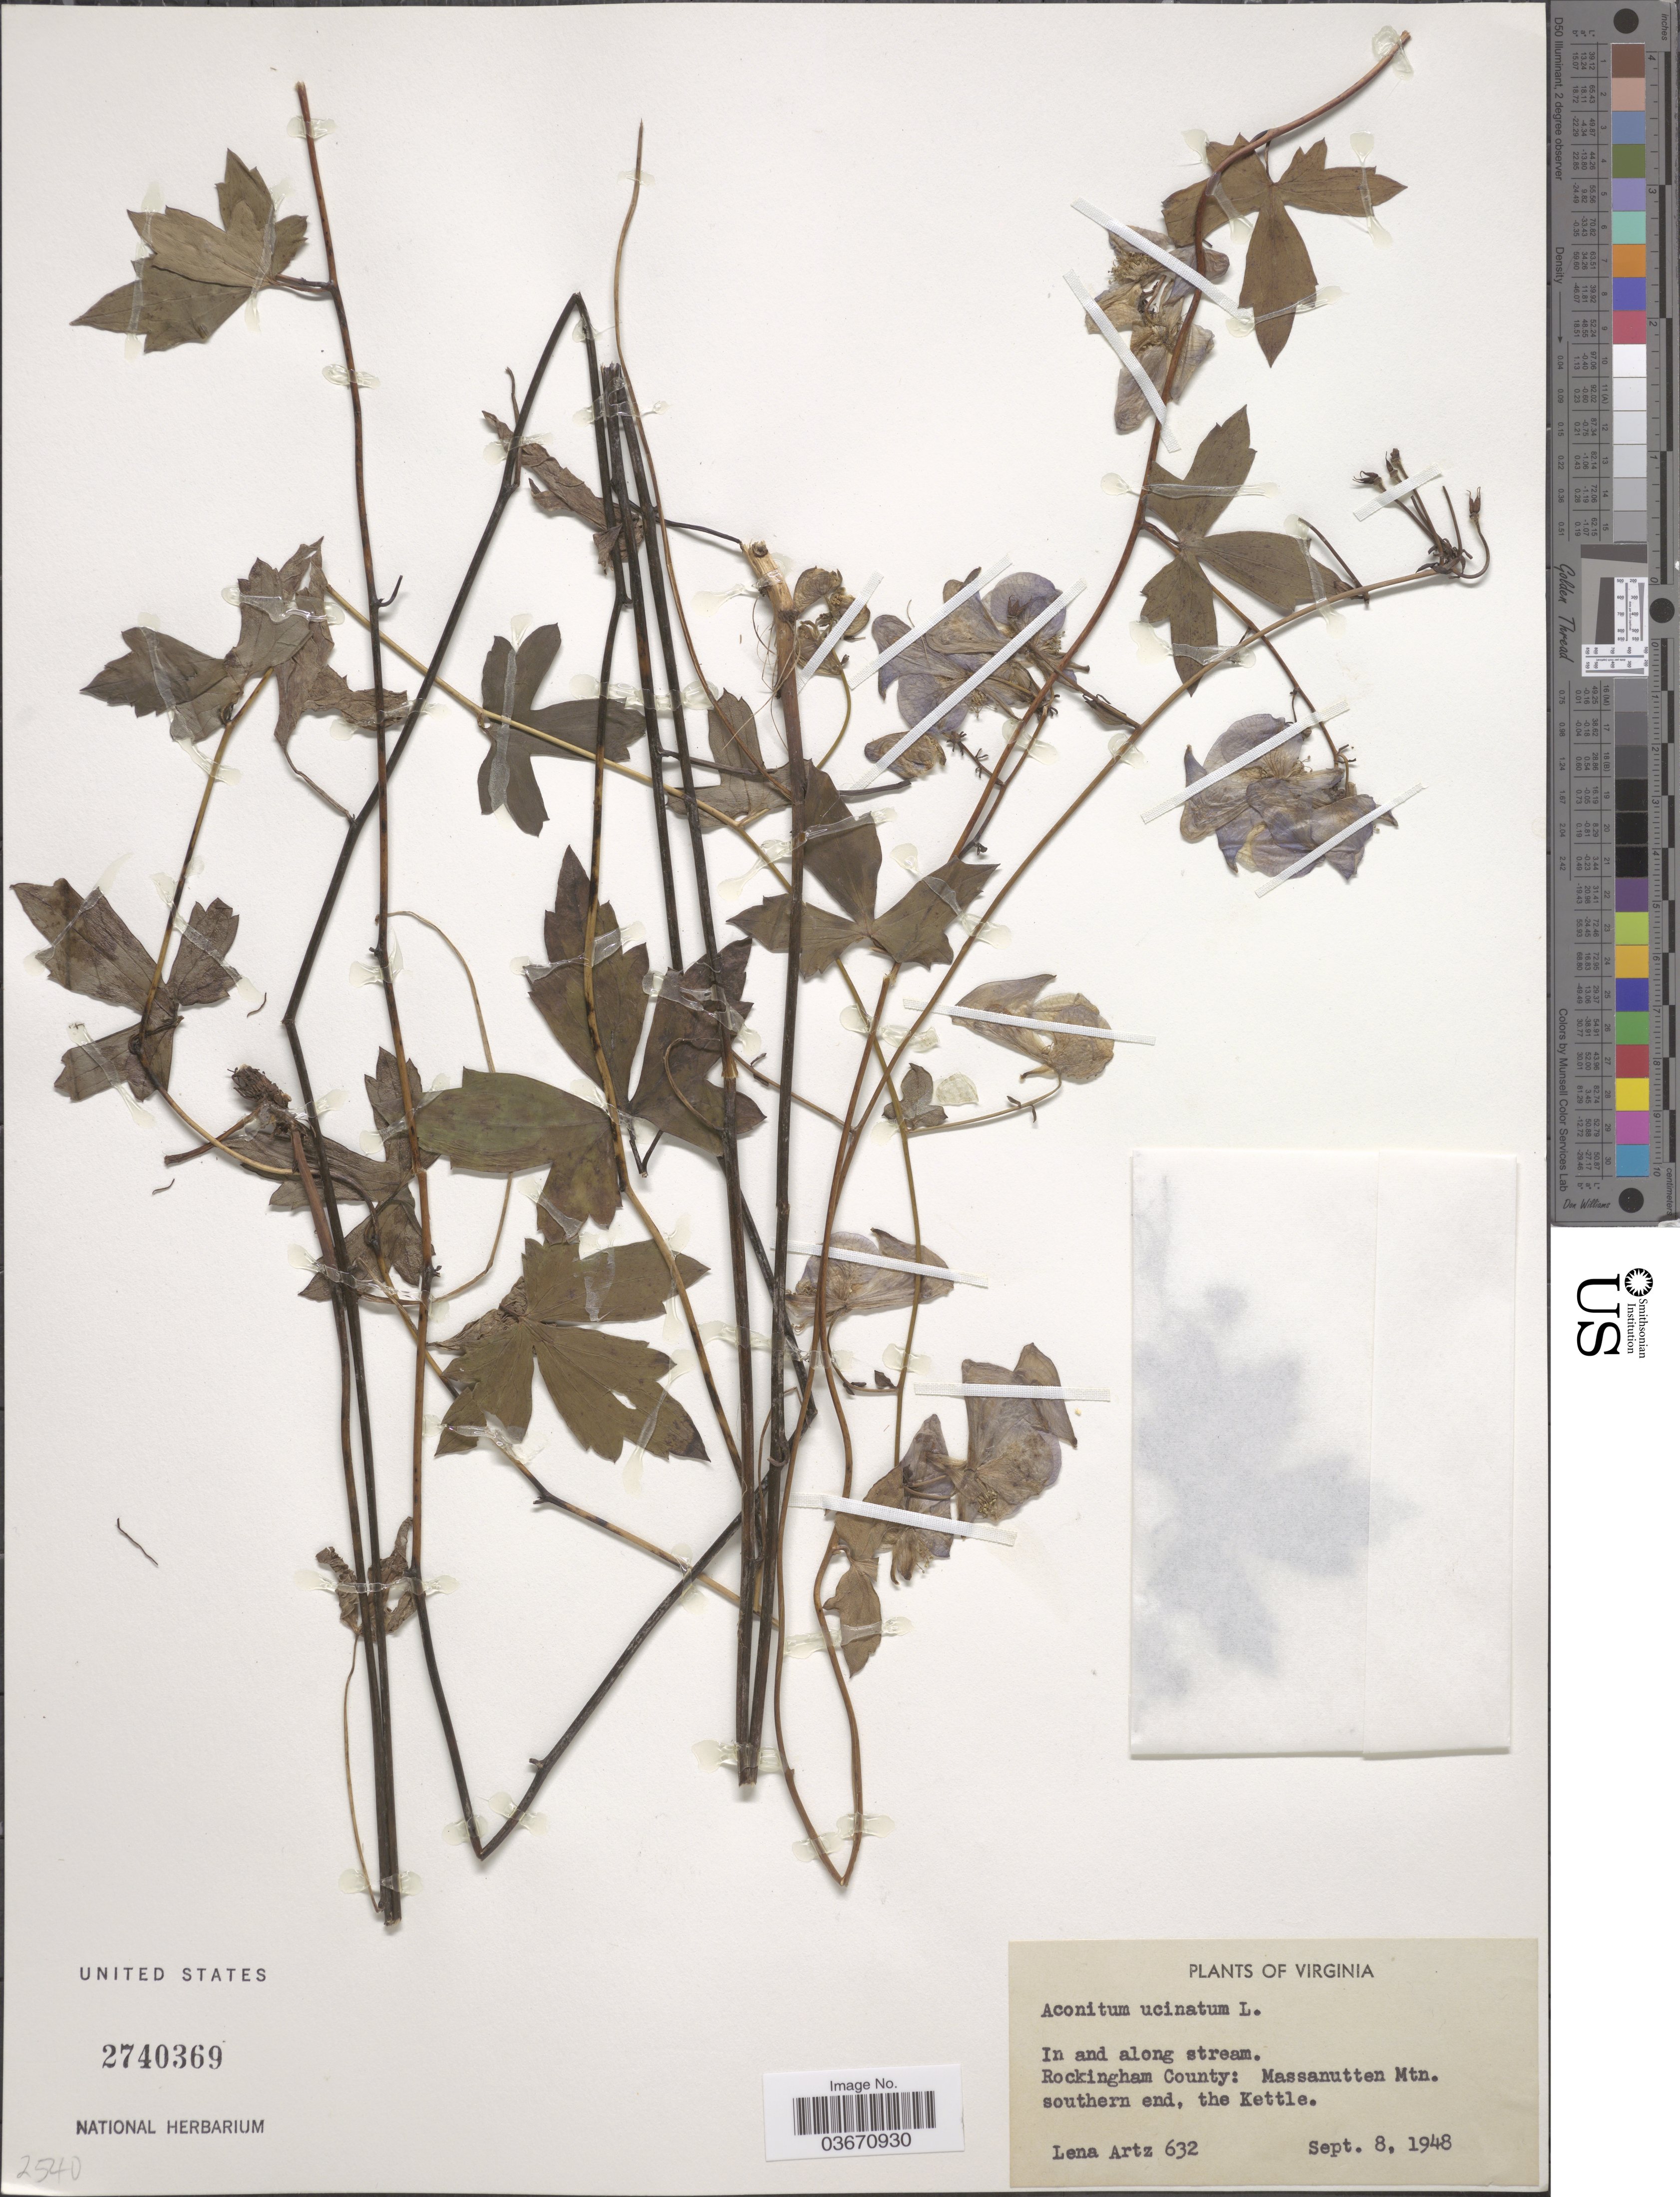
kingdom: Plantae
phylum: Tracheophyta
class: Magnoliopsida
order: Ranunculales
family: Ranunculaceae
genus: Aconitum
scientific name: Aconitum uncinatum var. uncinatum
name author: L.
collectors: L. Artz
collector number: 632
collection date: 1948-09-08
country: United States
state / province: Virginia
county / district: Rockingham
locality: Rockingham County: Massanutten Mtn. Southern end, the Kettle.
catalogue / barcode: US 2740369